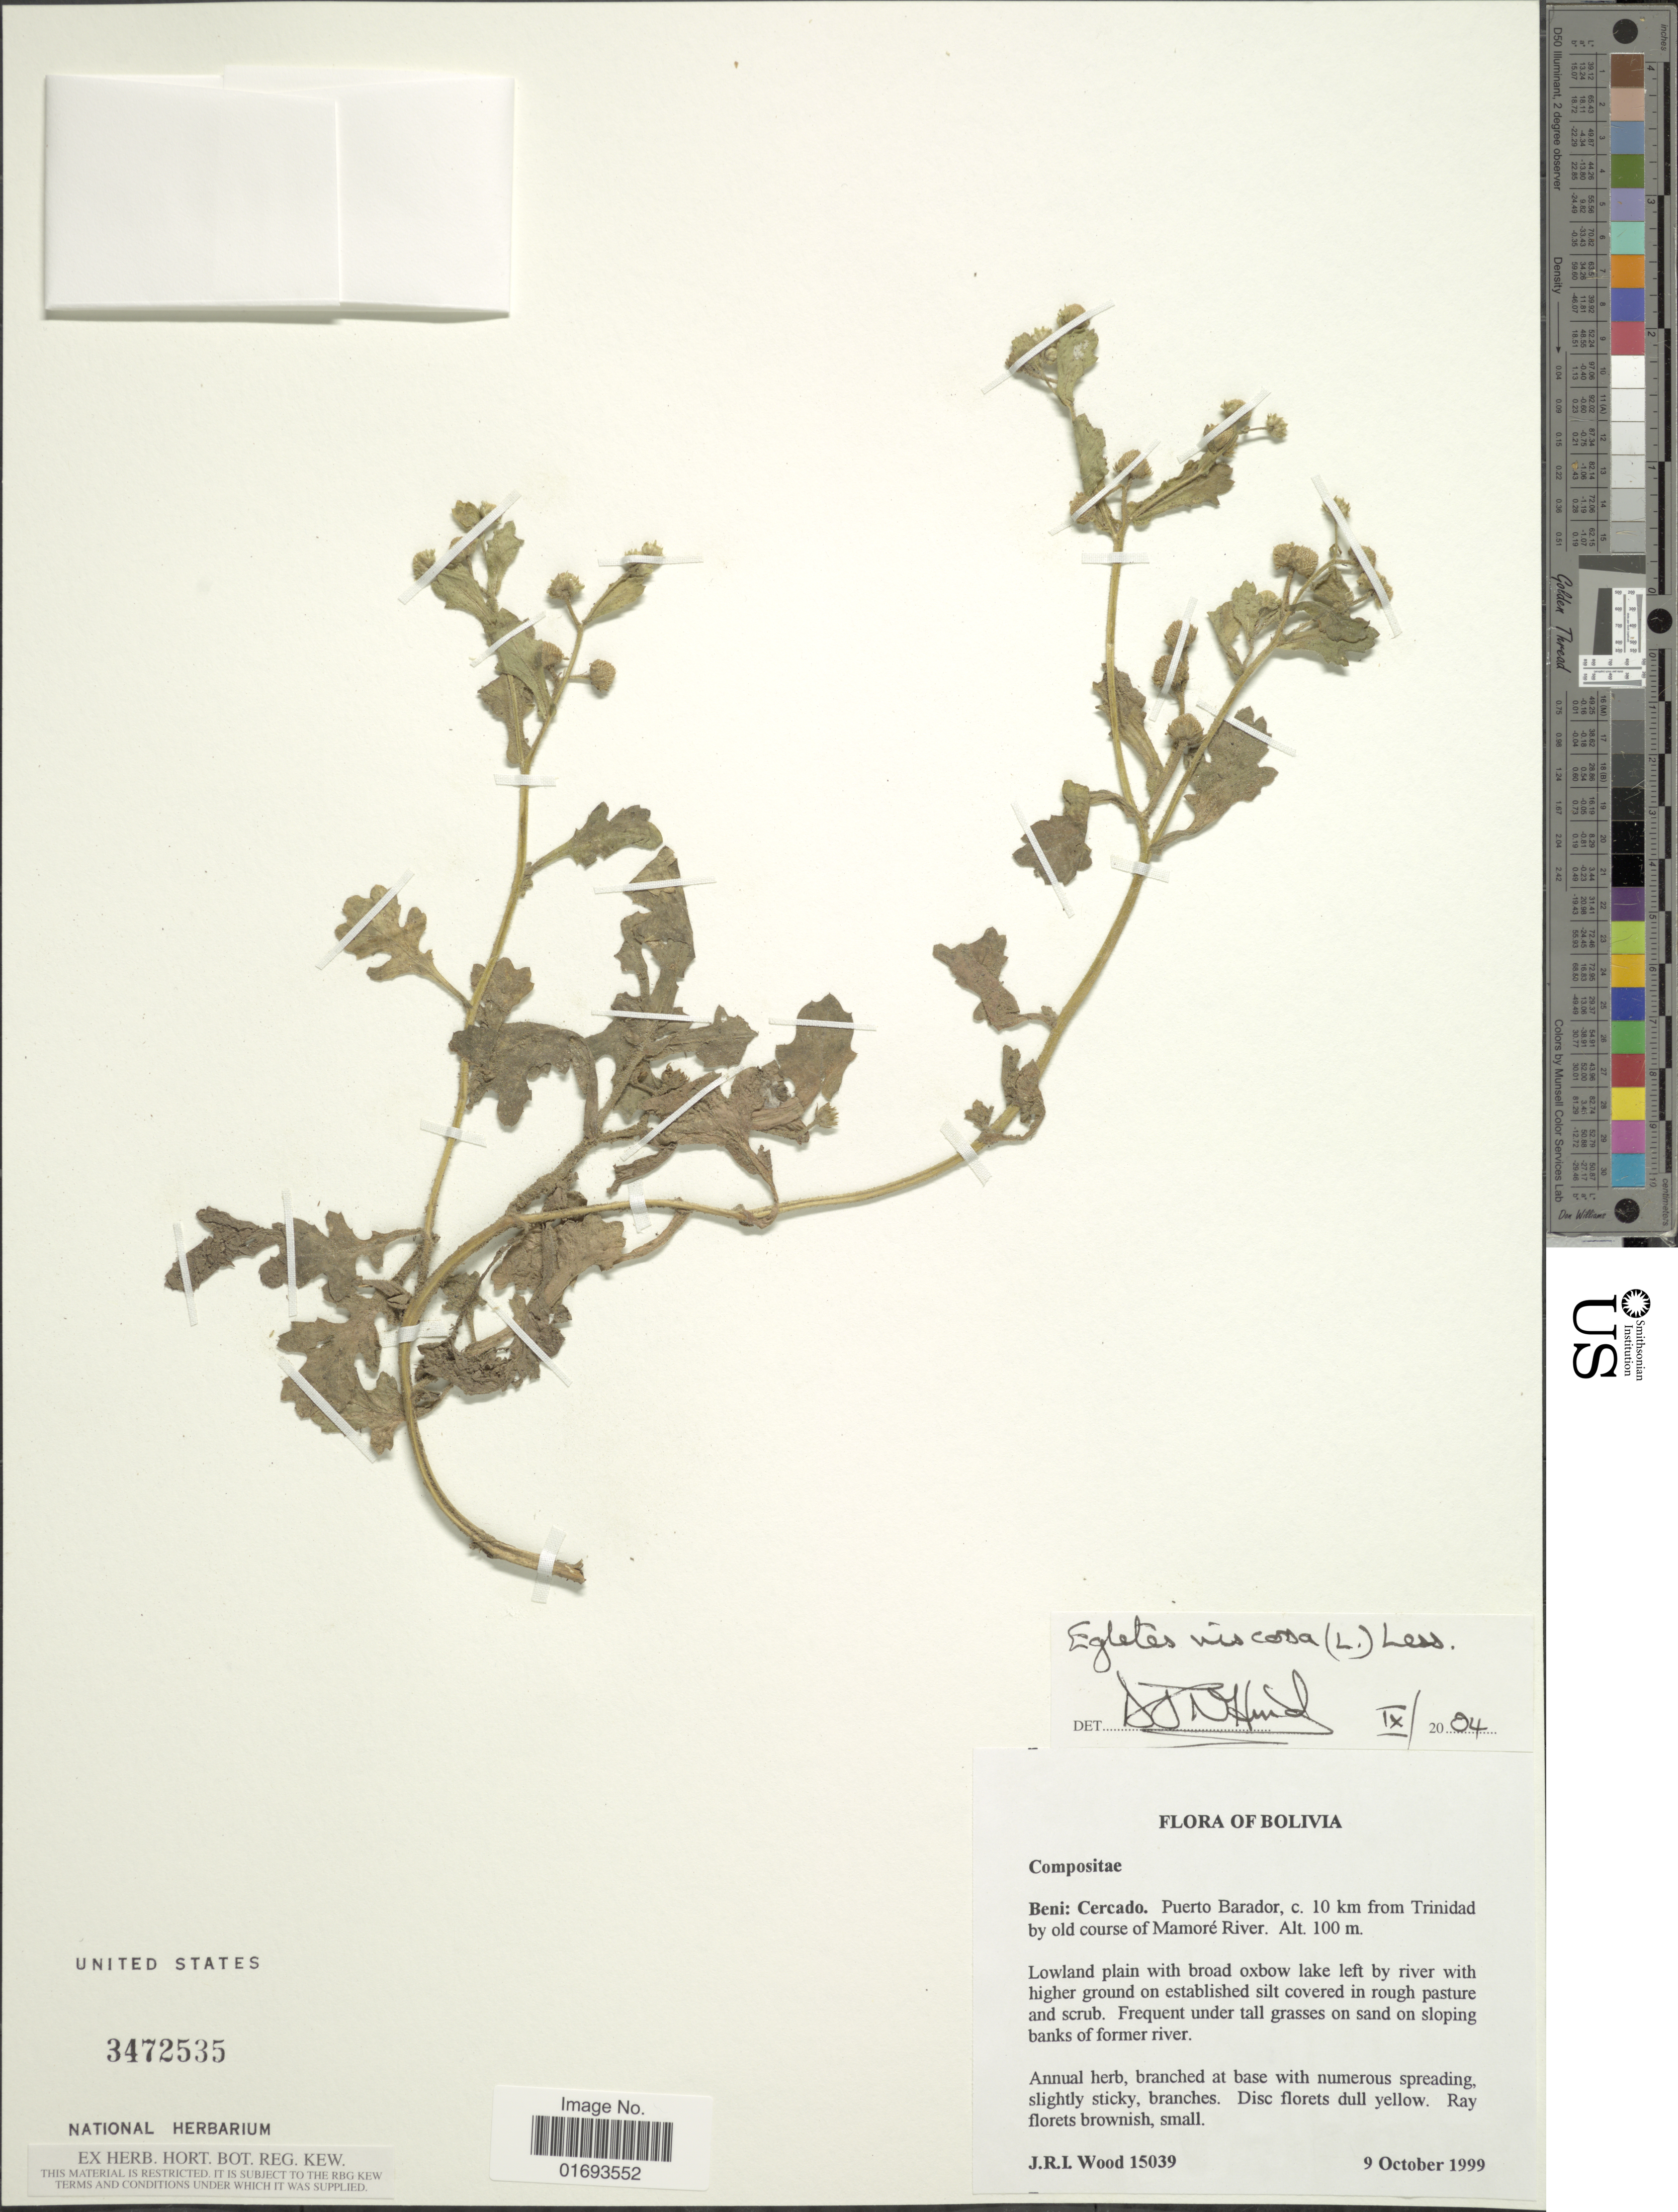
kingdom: Plantae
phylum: Tracheophyta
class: Magnoliopsida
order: Asterales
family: Asteraceae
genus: Egletes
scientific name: Egletes viscosa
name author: (L.) Less.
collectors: J. R. I. Wood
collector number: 15039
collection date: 1999-10-09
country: Bolivia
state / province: Beni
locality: Beni: Cercado. Puerto Barador, c. 10 km from Trinidad by old course of Mamore River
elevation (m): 100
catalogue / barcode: US 3472535